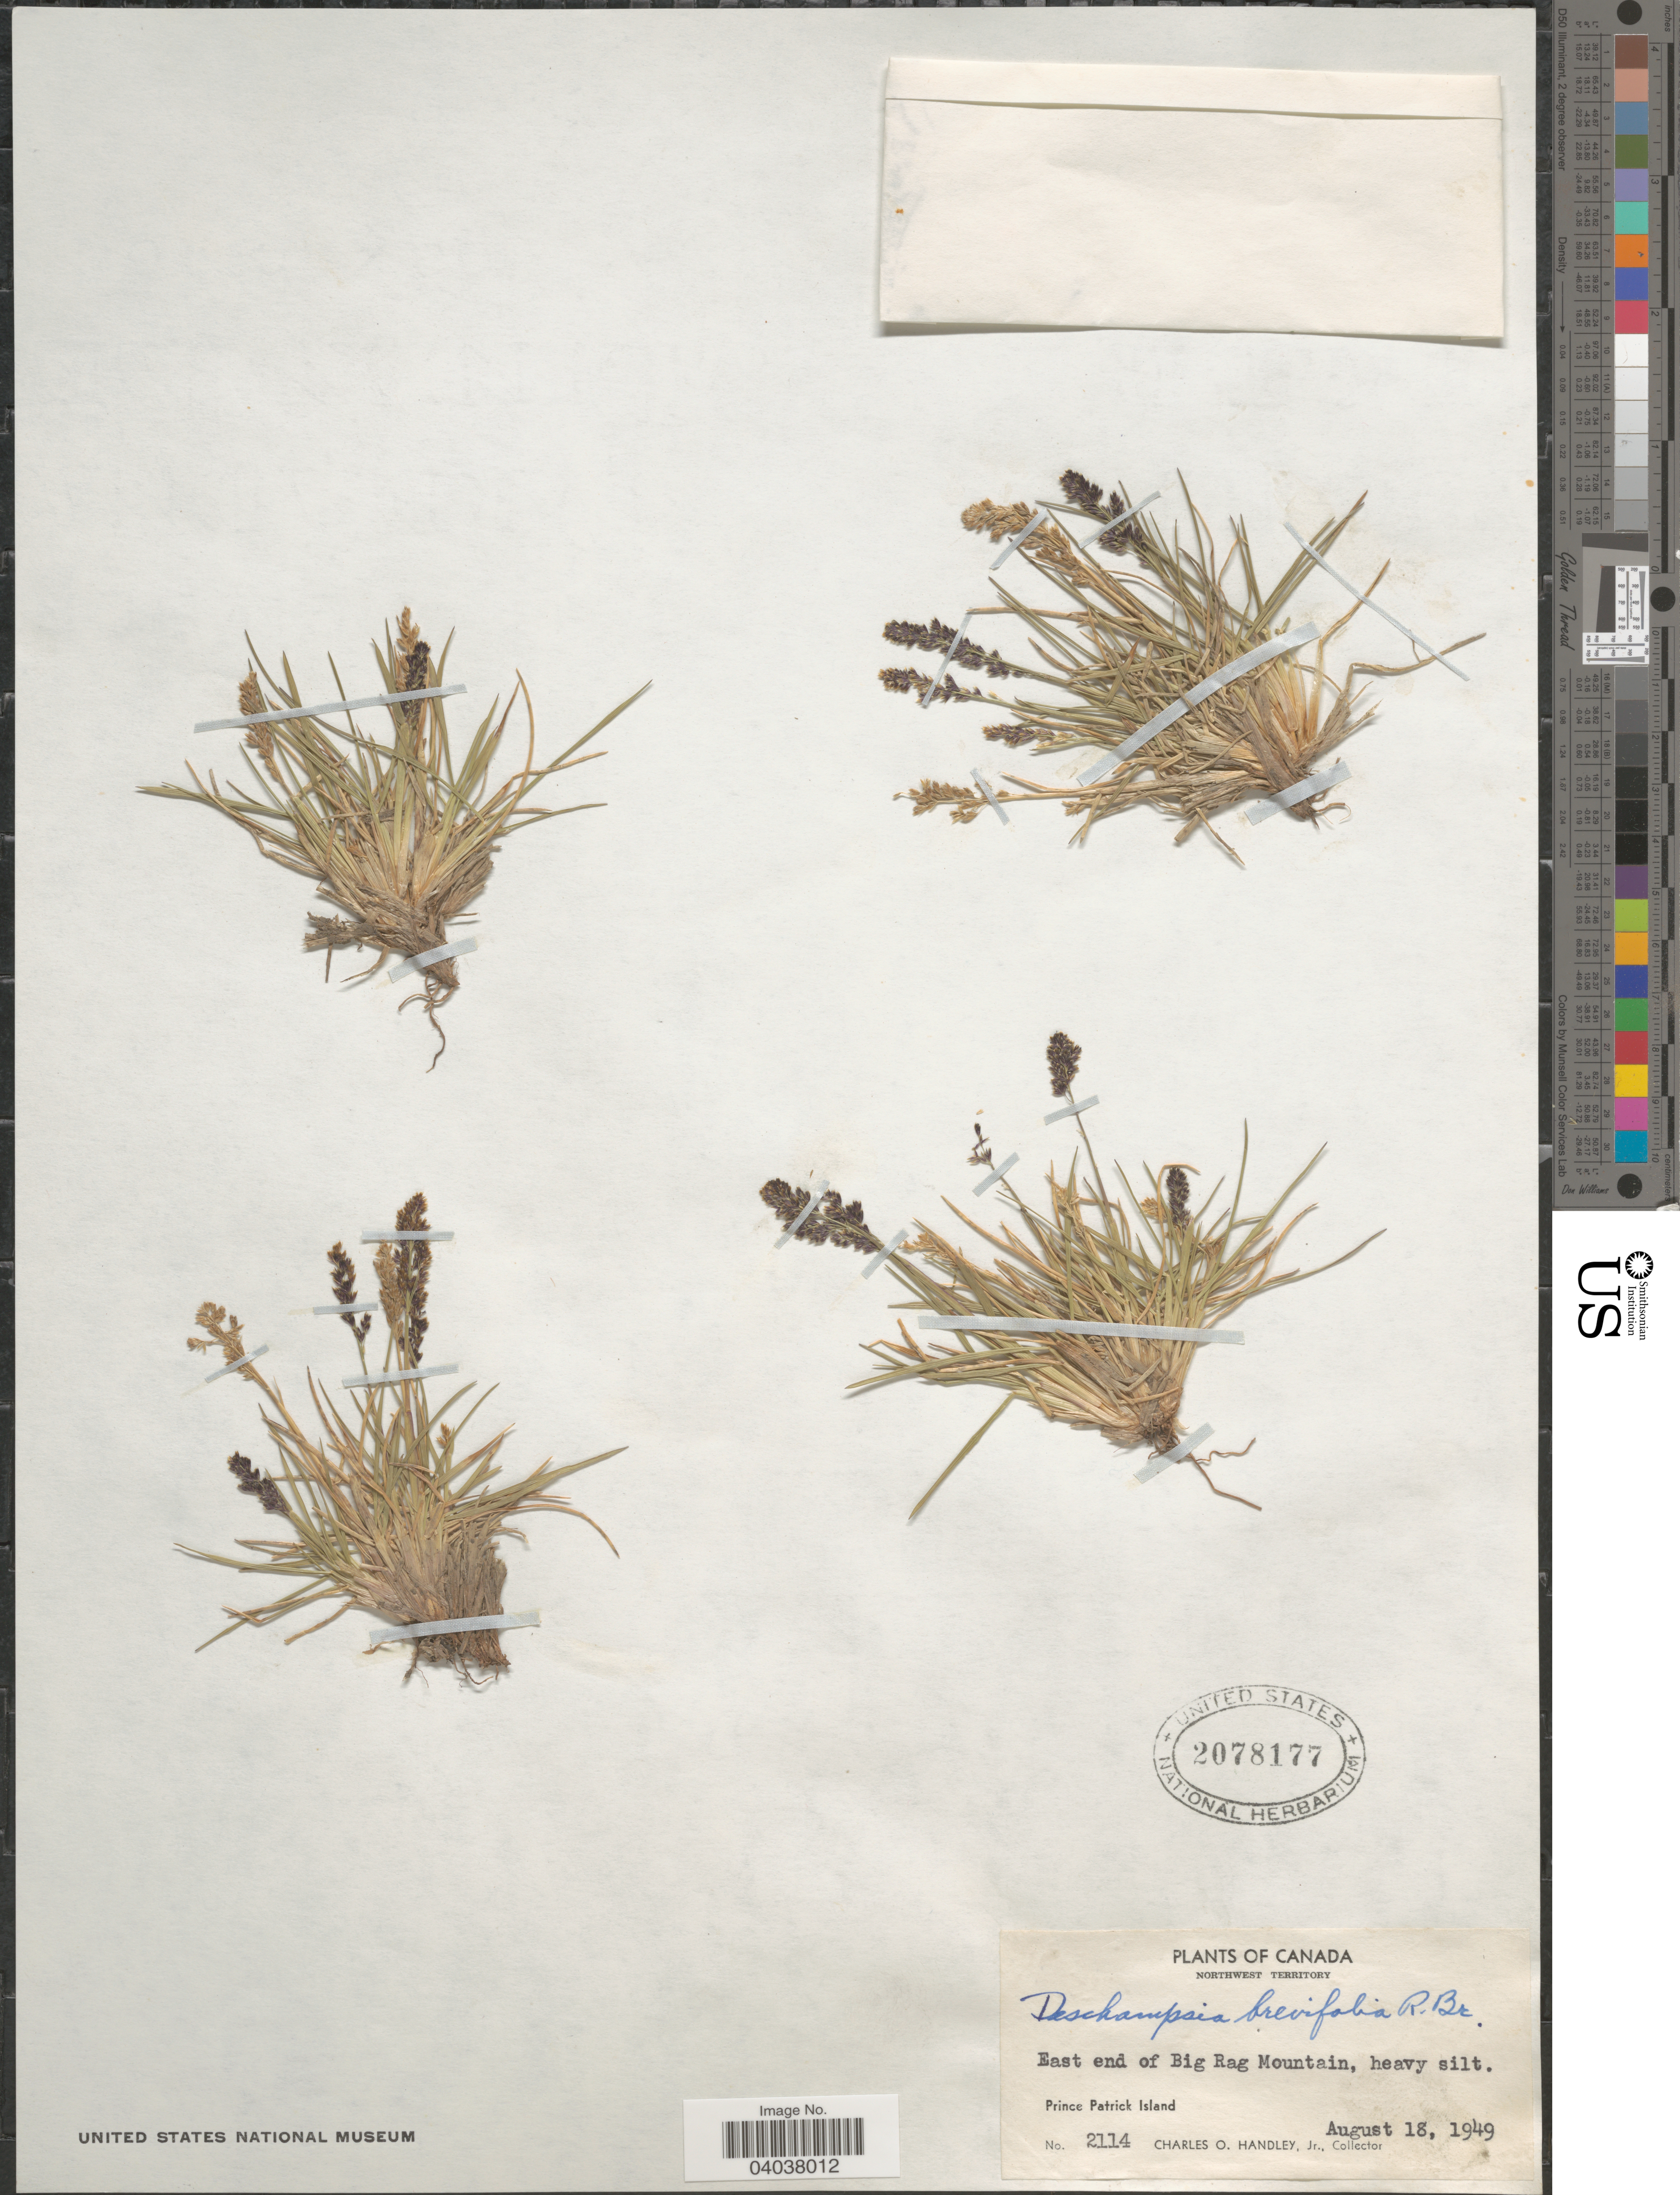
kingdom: Plantae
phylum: Tracheophyta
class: Liliopsida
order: Poales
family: Poaceae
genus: Deschampsia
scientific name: Deschampsia brevifolia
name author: R. Br. in Parry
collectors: C. Handley Jr.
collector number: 2114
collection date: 1949-08-18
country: Canada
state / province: Northwest Territories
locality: Northwest Territory. East end of Big Rag Mountain. Prince Patrick Island.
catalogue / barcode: US 2078177